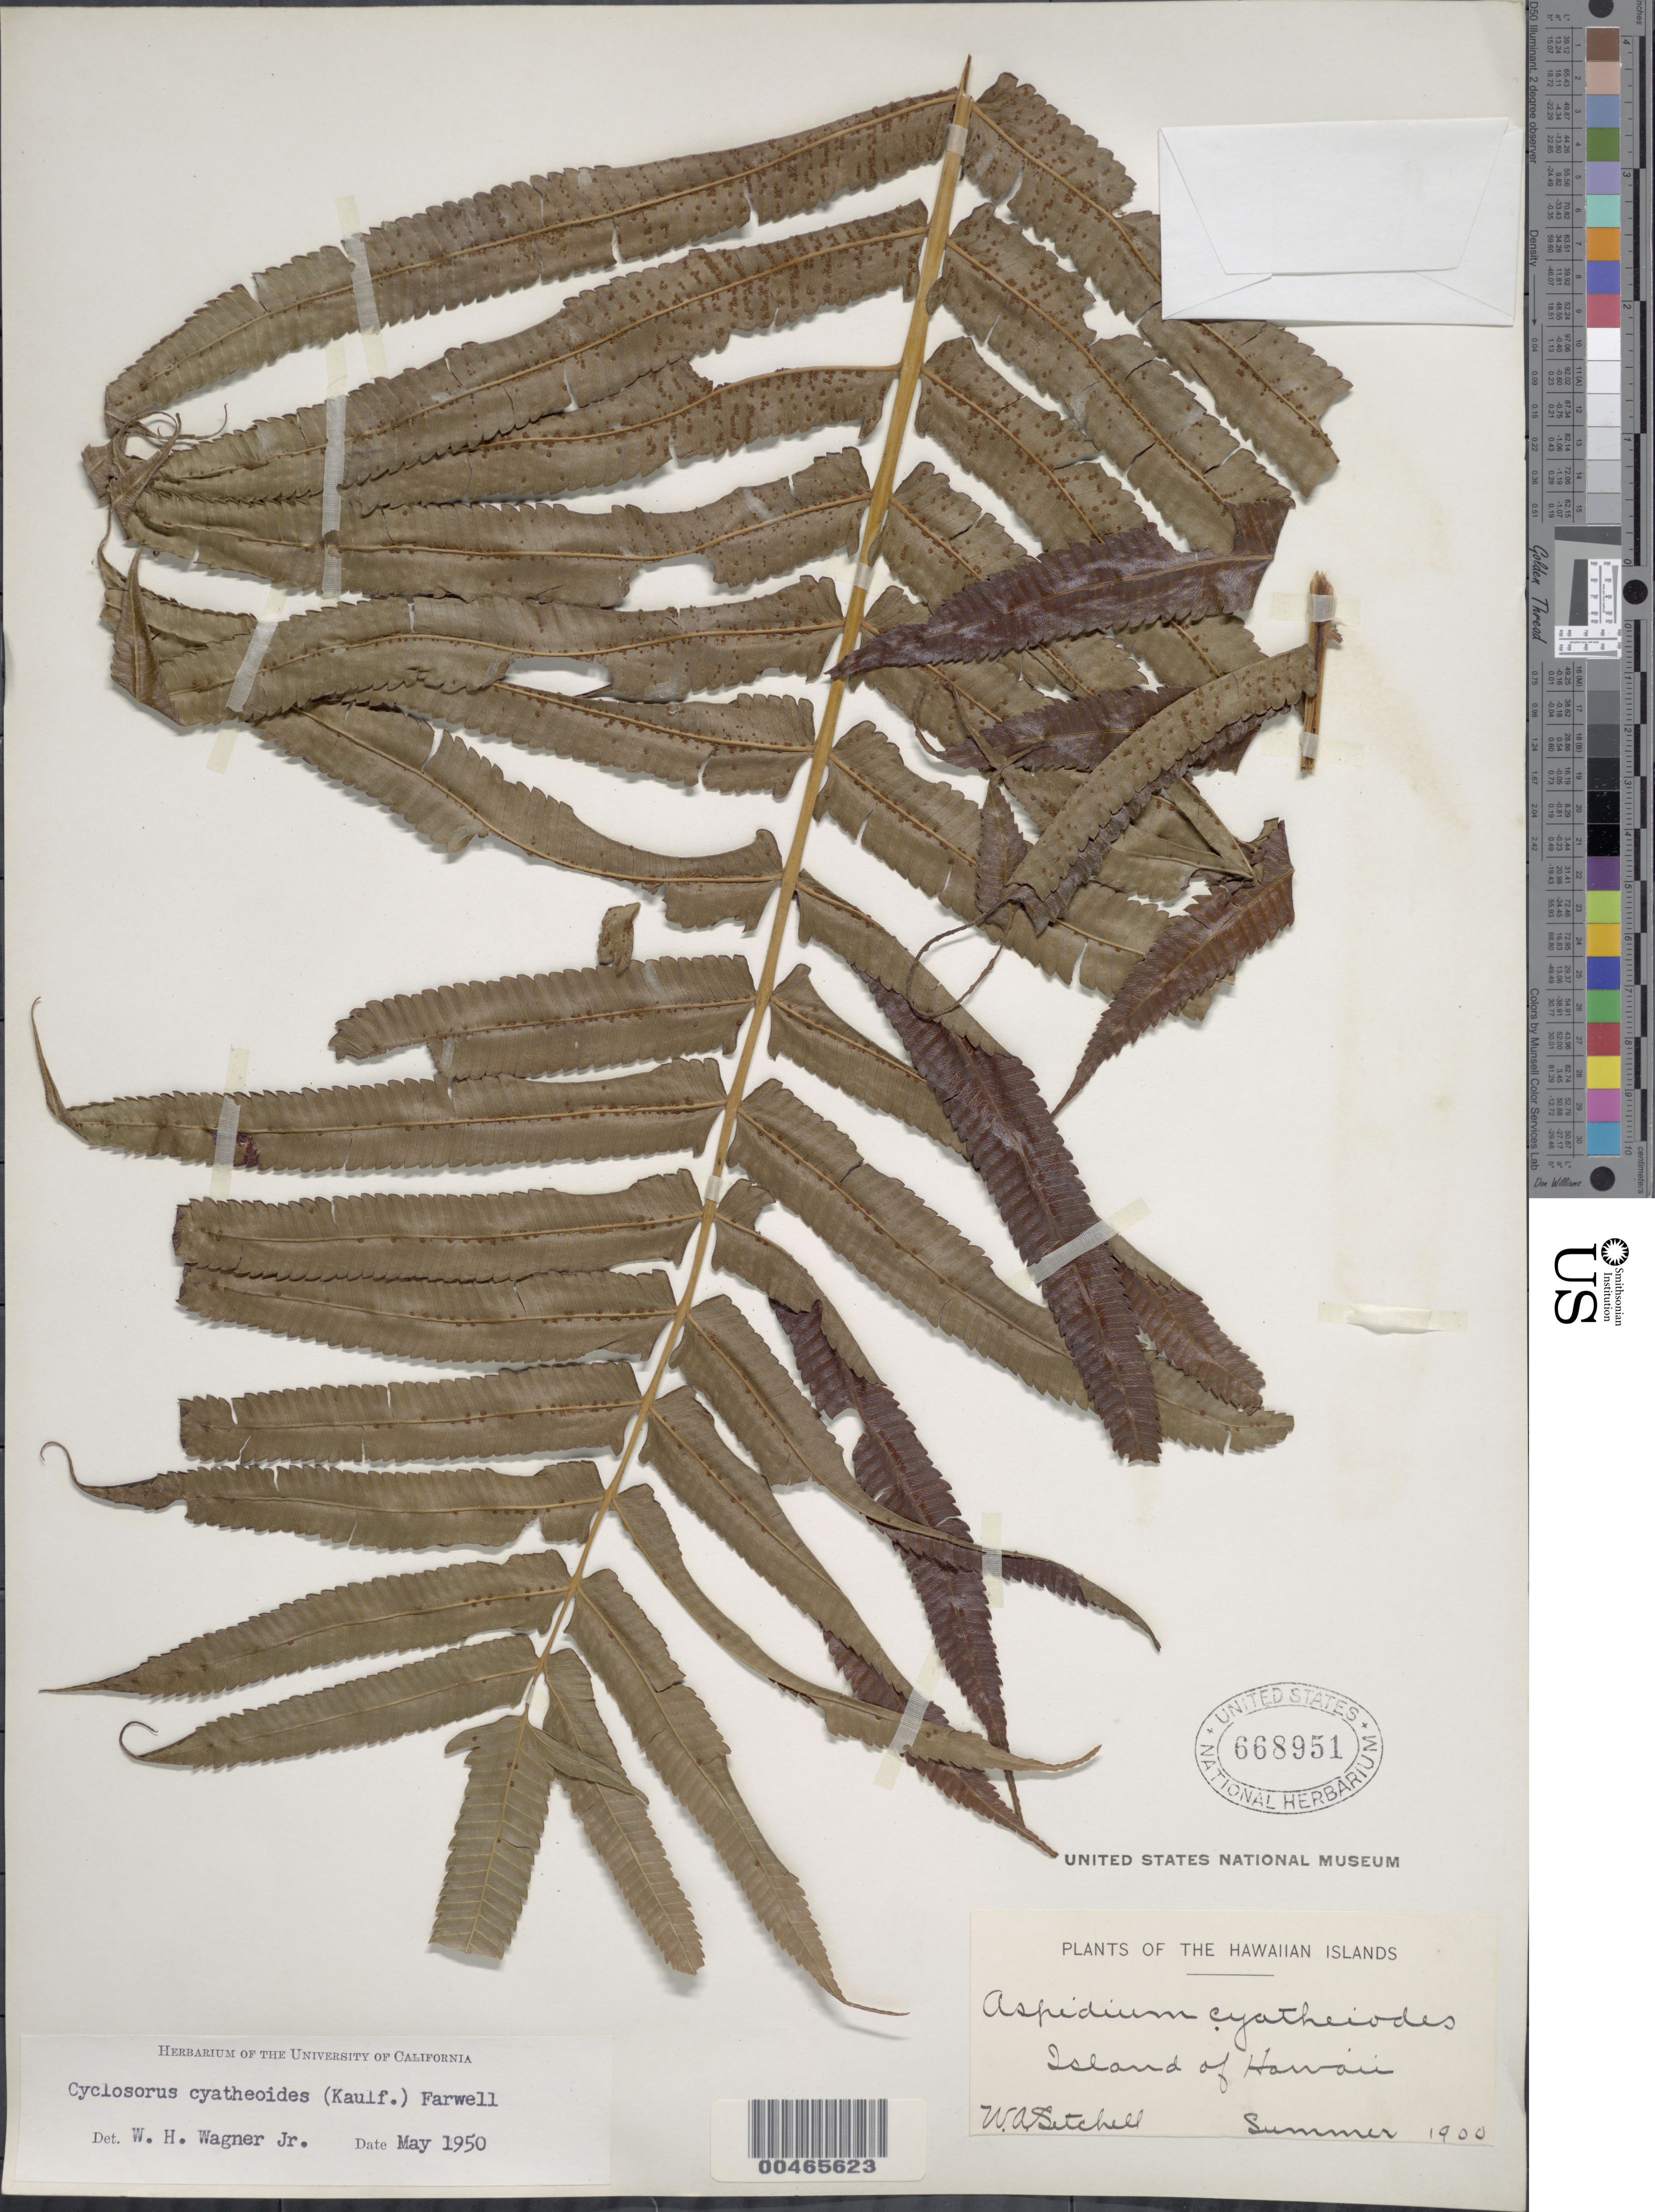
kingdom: Plantae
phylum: Tracheophyta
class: Polypodiopsida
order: Polypodiales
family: Thelypteridaceae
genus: Christella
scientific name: Christella cyatheoides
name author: (Kaulf.) Holttum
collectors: W. Setchell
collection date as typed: Sum 1900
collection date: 1900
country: United States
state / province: Hawaii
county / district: Hawaii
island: Hawaii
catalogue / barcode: US 668951